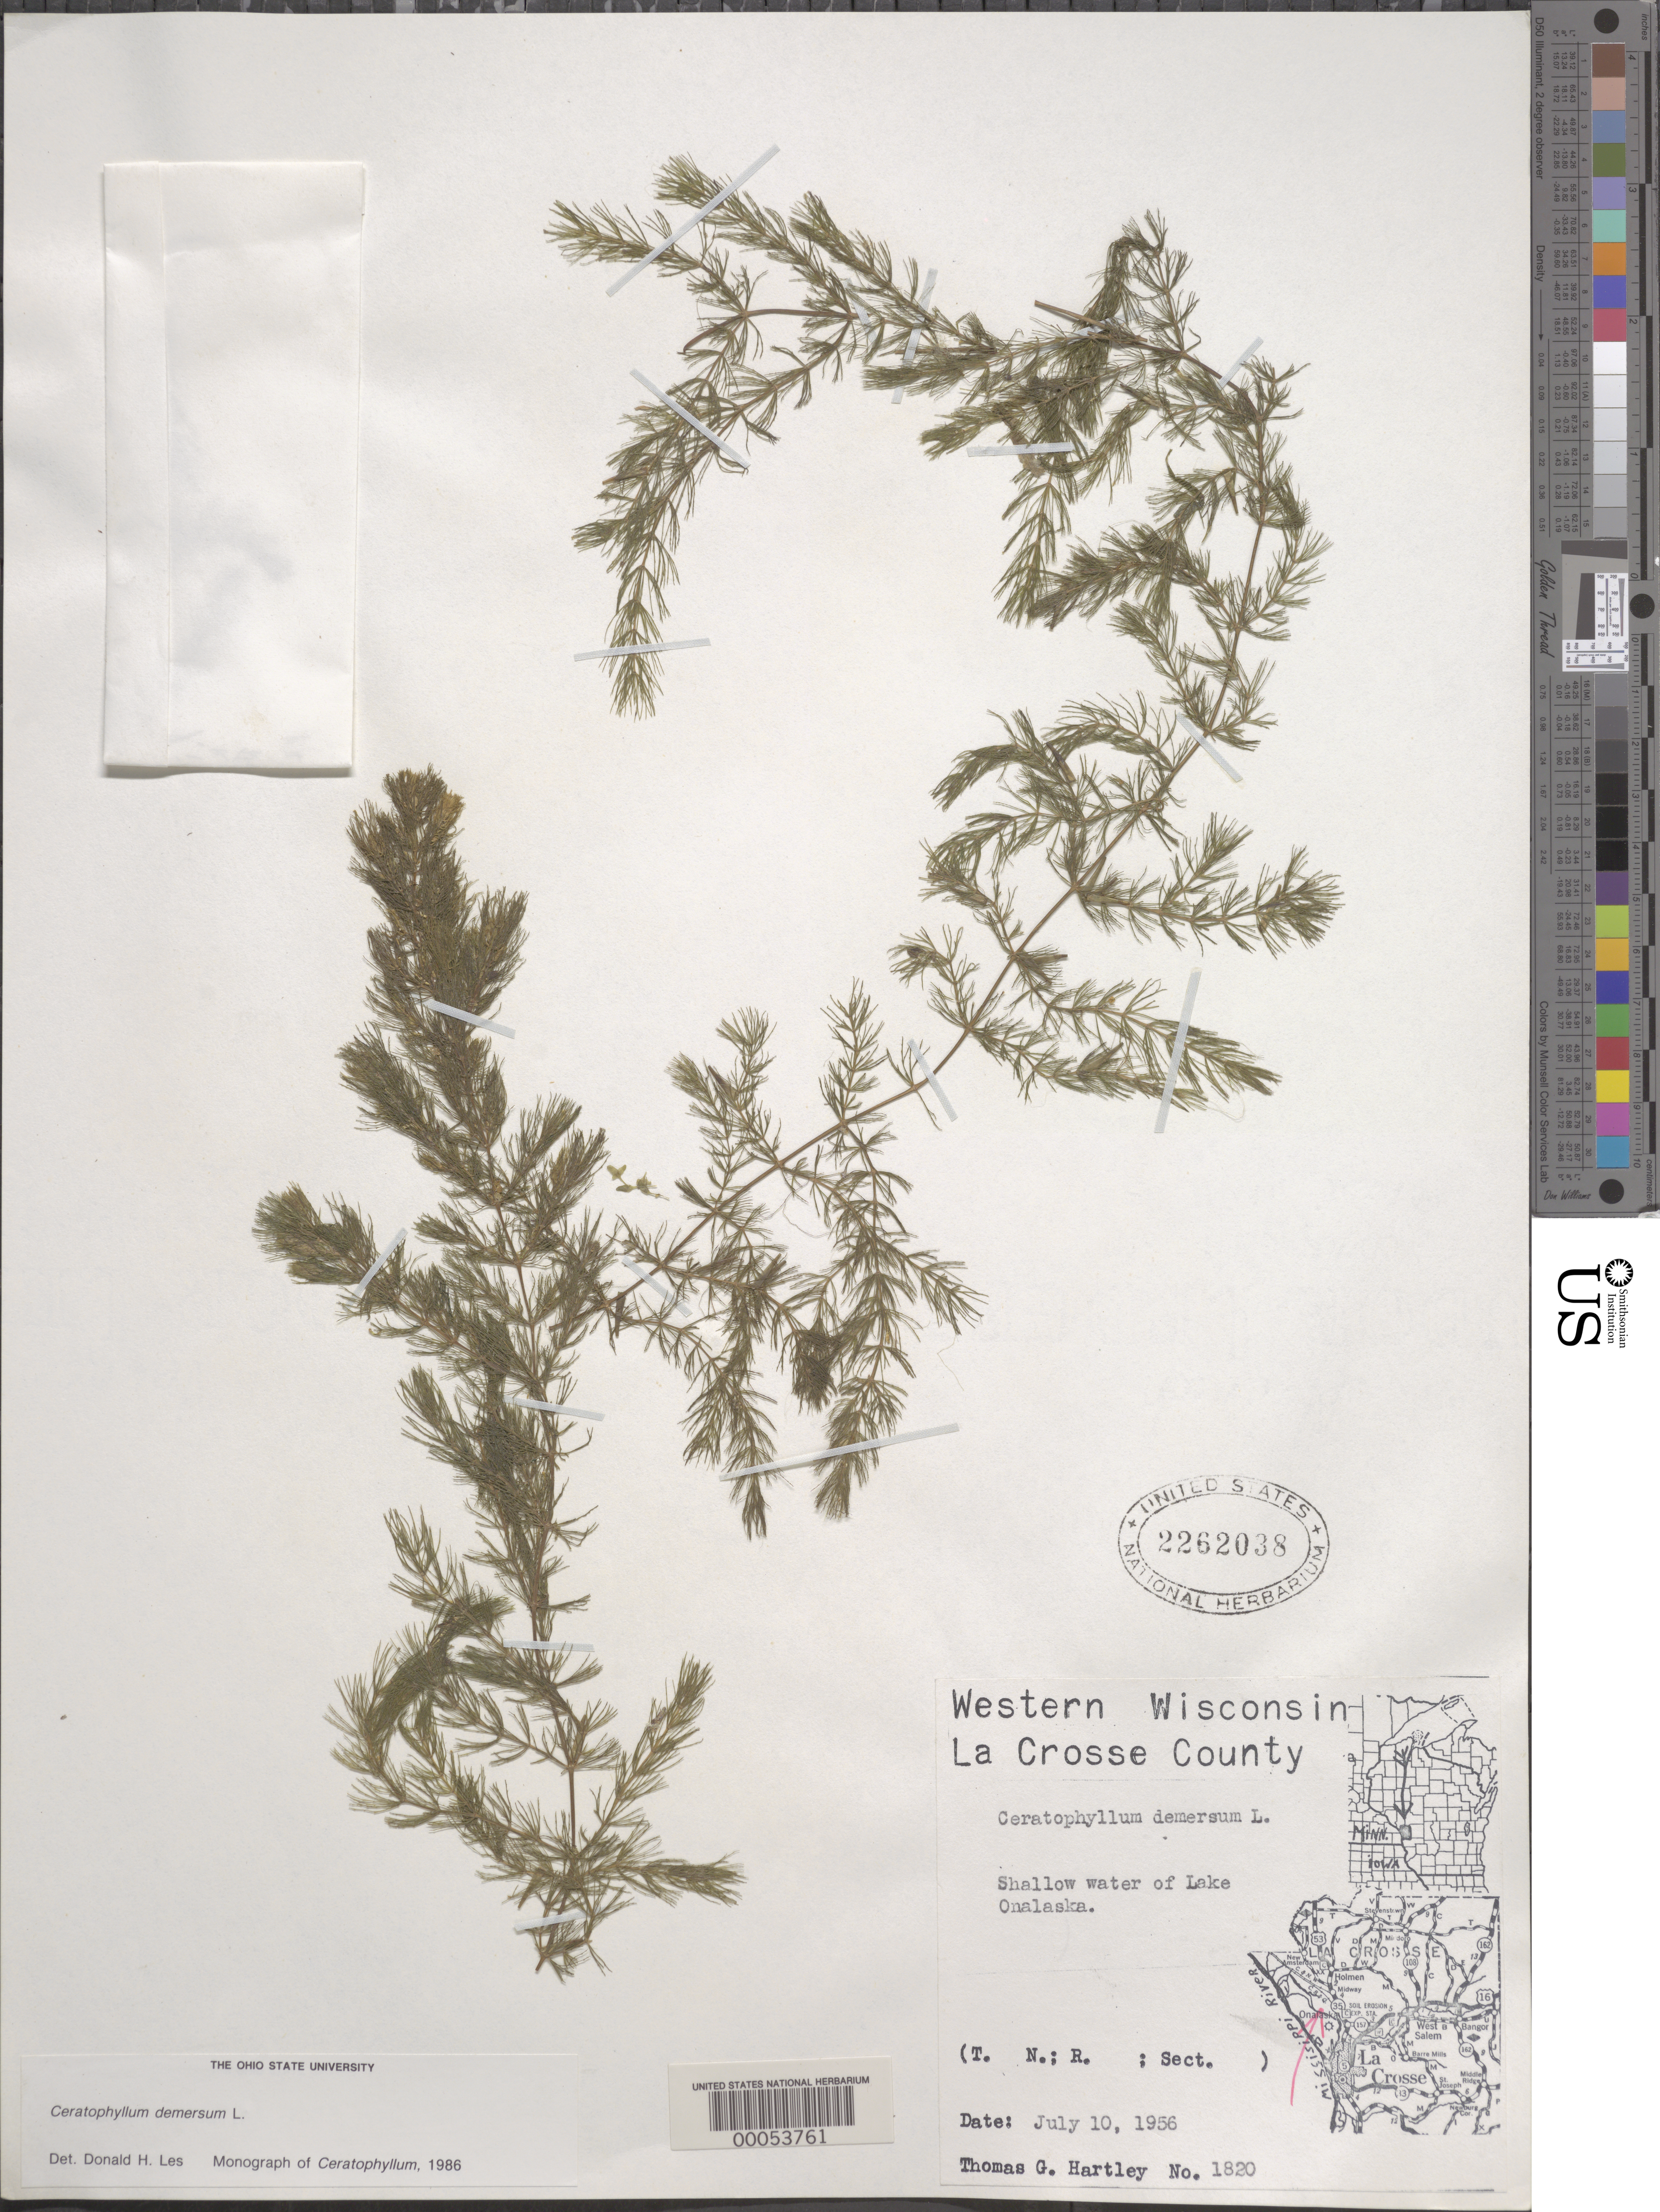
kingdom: Plantae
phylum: Tracheophyta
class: Magnoliopsida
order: Ceratophyllales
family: Ceratophyllaceae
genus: Ceratophyllum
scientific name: Ceratophyllum demersum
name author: L.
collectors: T. G. Hartley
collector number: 1820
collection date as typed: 10 Jul 1956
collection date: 1956-07-10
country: United States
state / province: Wisconsin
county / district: La Crosse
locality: Shallow water of lake onalaska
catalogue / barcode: US 2262038